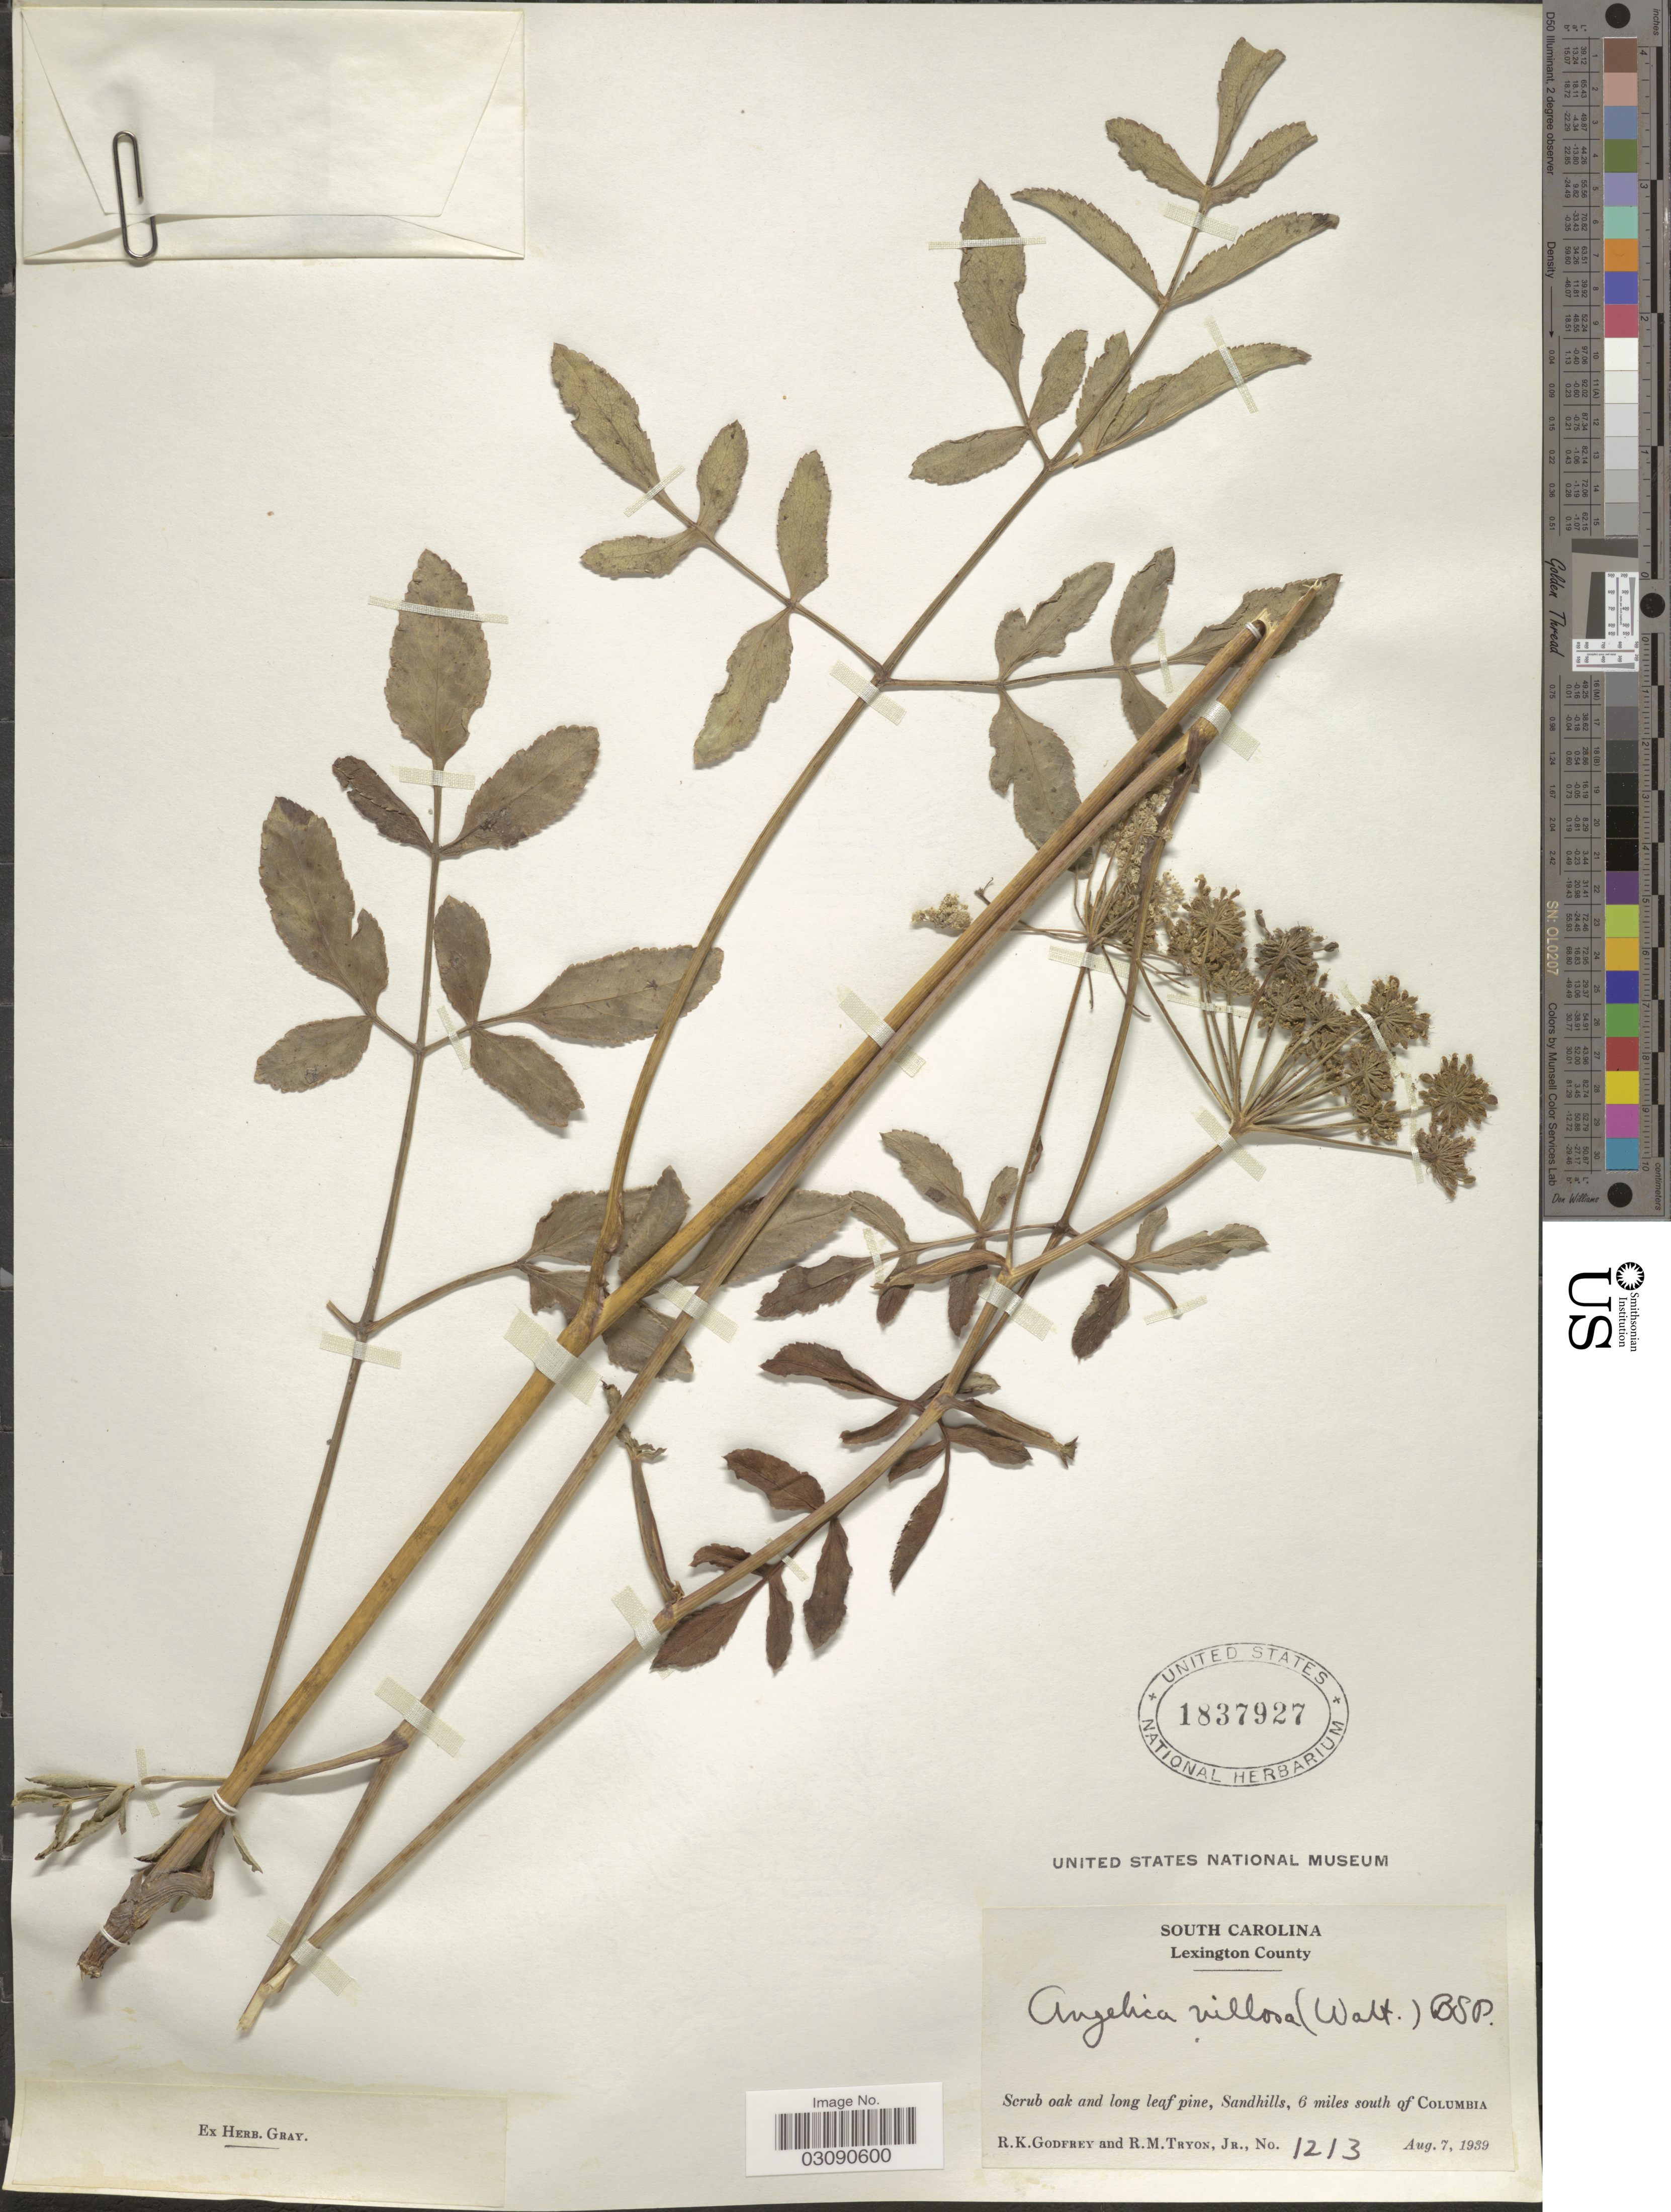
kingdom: Plantae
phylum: Tracheophyta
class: Magnoliopsida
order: Apiales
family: Apiaceae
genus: Angelica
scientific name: Angelica venenosa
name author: (Greenway) Fernald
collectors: R. K. Godfrey & R. Tryon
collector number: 1213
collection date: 1939-08-07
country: United States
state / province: South Carolina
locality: Lexington County. Scrub oak and long leaf pine, Sandhills, 6 miles south of Columbia.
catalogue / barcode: US 1837927